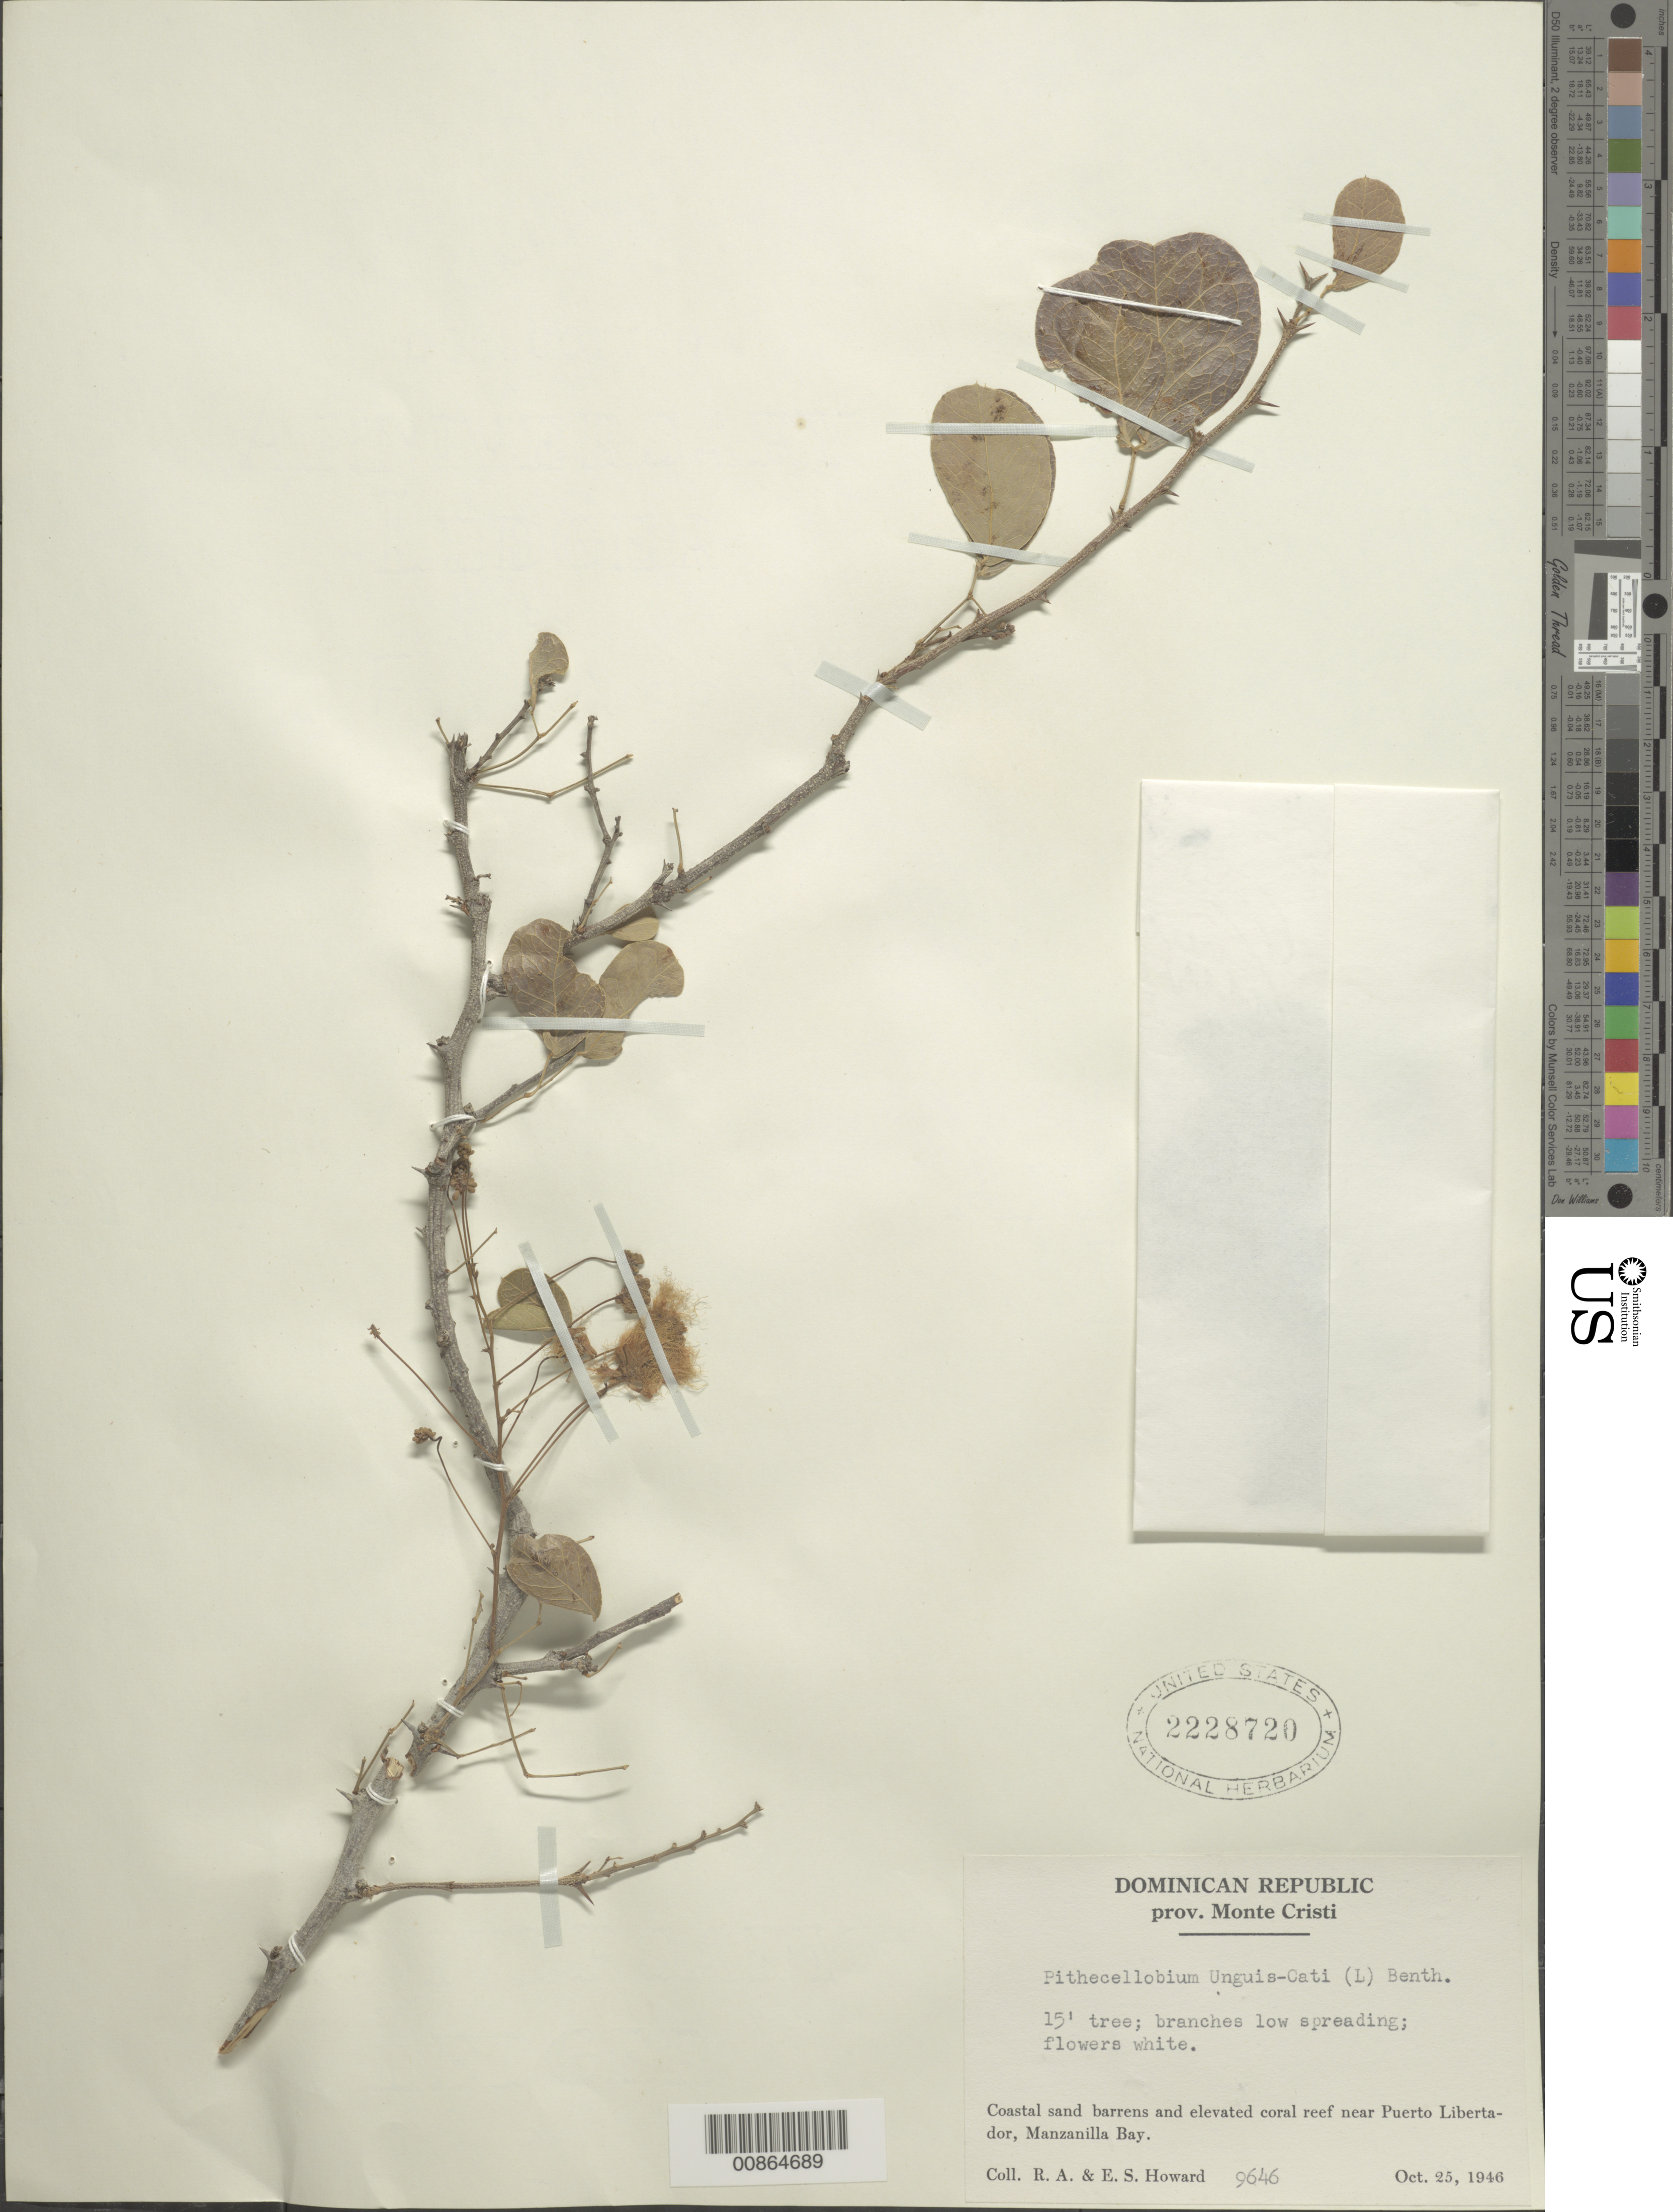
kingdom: Plantae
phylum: Tracheophyta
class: Magnoliopsida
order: Fabales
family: Fabaceae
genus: Pithecellobium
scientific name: Pithecellobium unguis-cati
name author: (L.) Benth.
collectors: R. A. Howard & E. S. Howard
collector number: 9646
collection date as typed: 25 Oct 1946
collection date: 1946-10-25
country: Dominican Republic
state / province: Monte Cristi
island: Hispaniola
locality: Near Puerto Libertador, Manzanilla Bay.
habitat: Coastal sand barrens and elevated coral reef.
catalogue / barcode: US 2228720